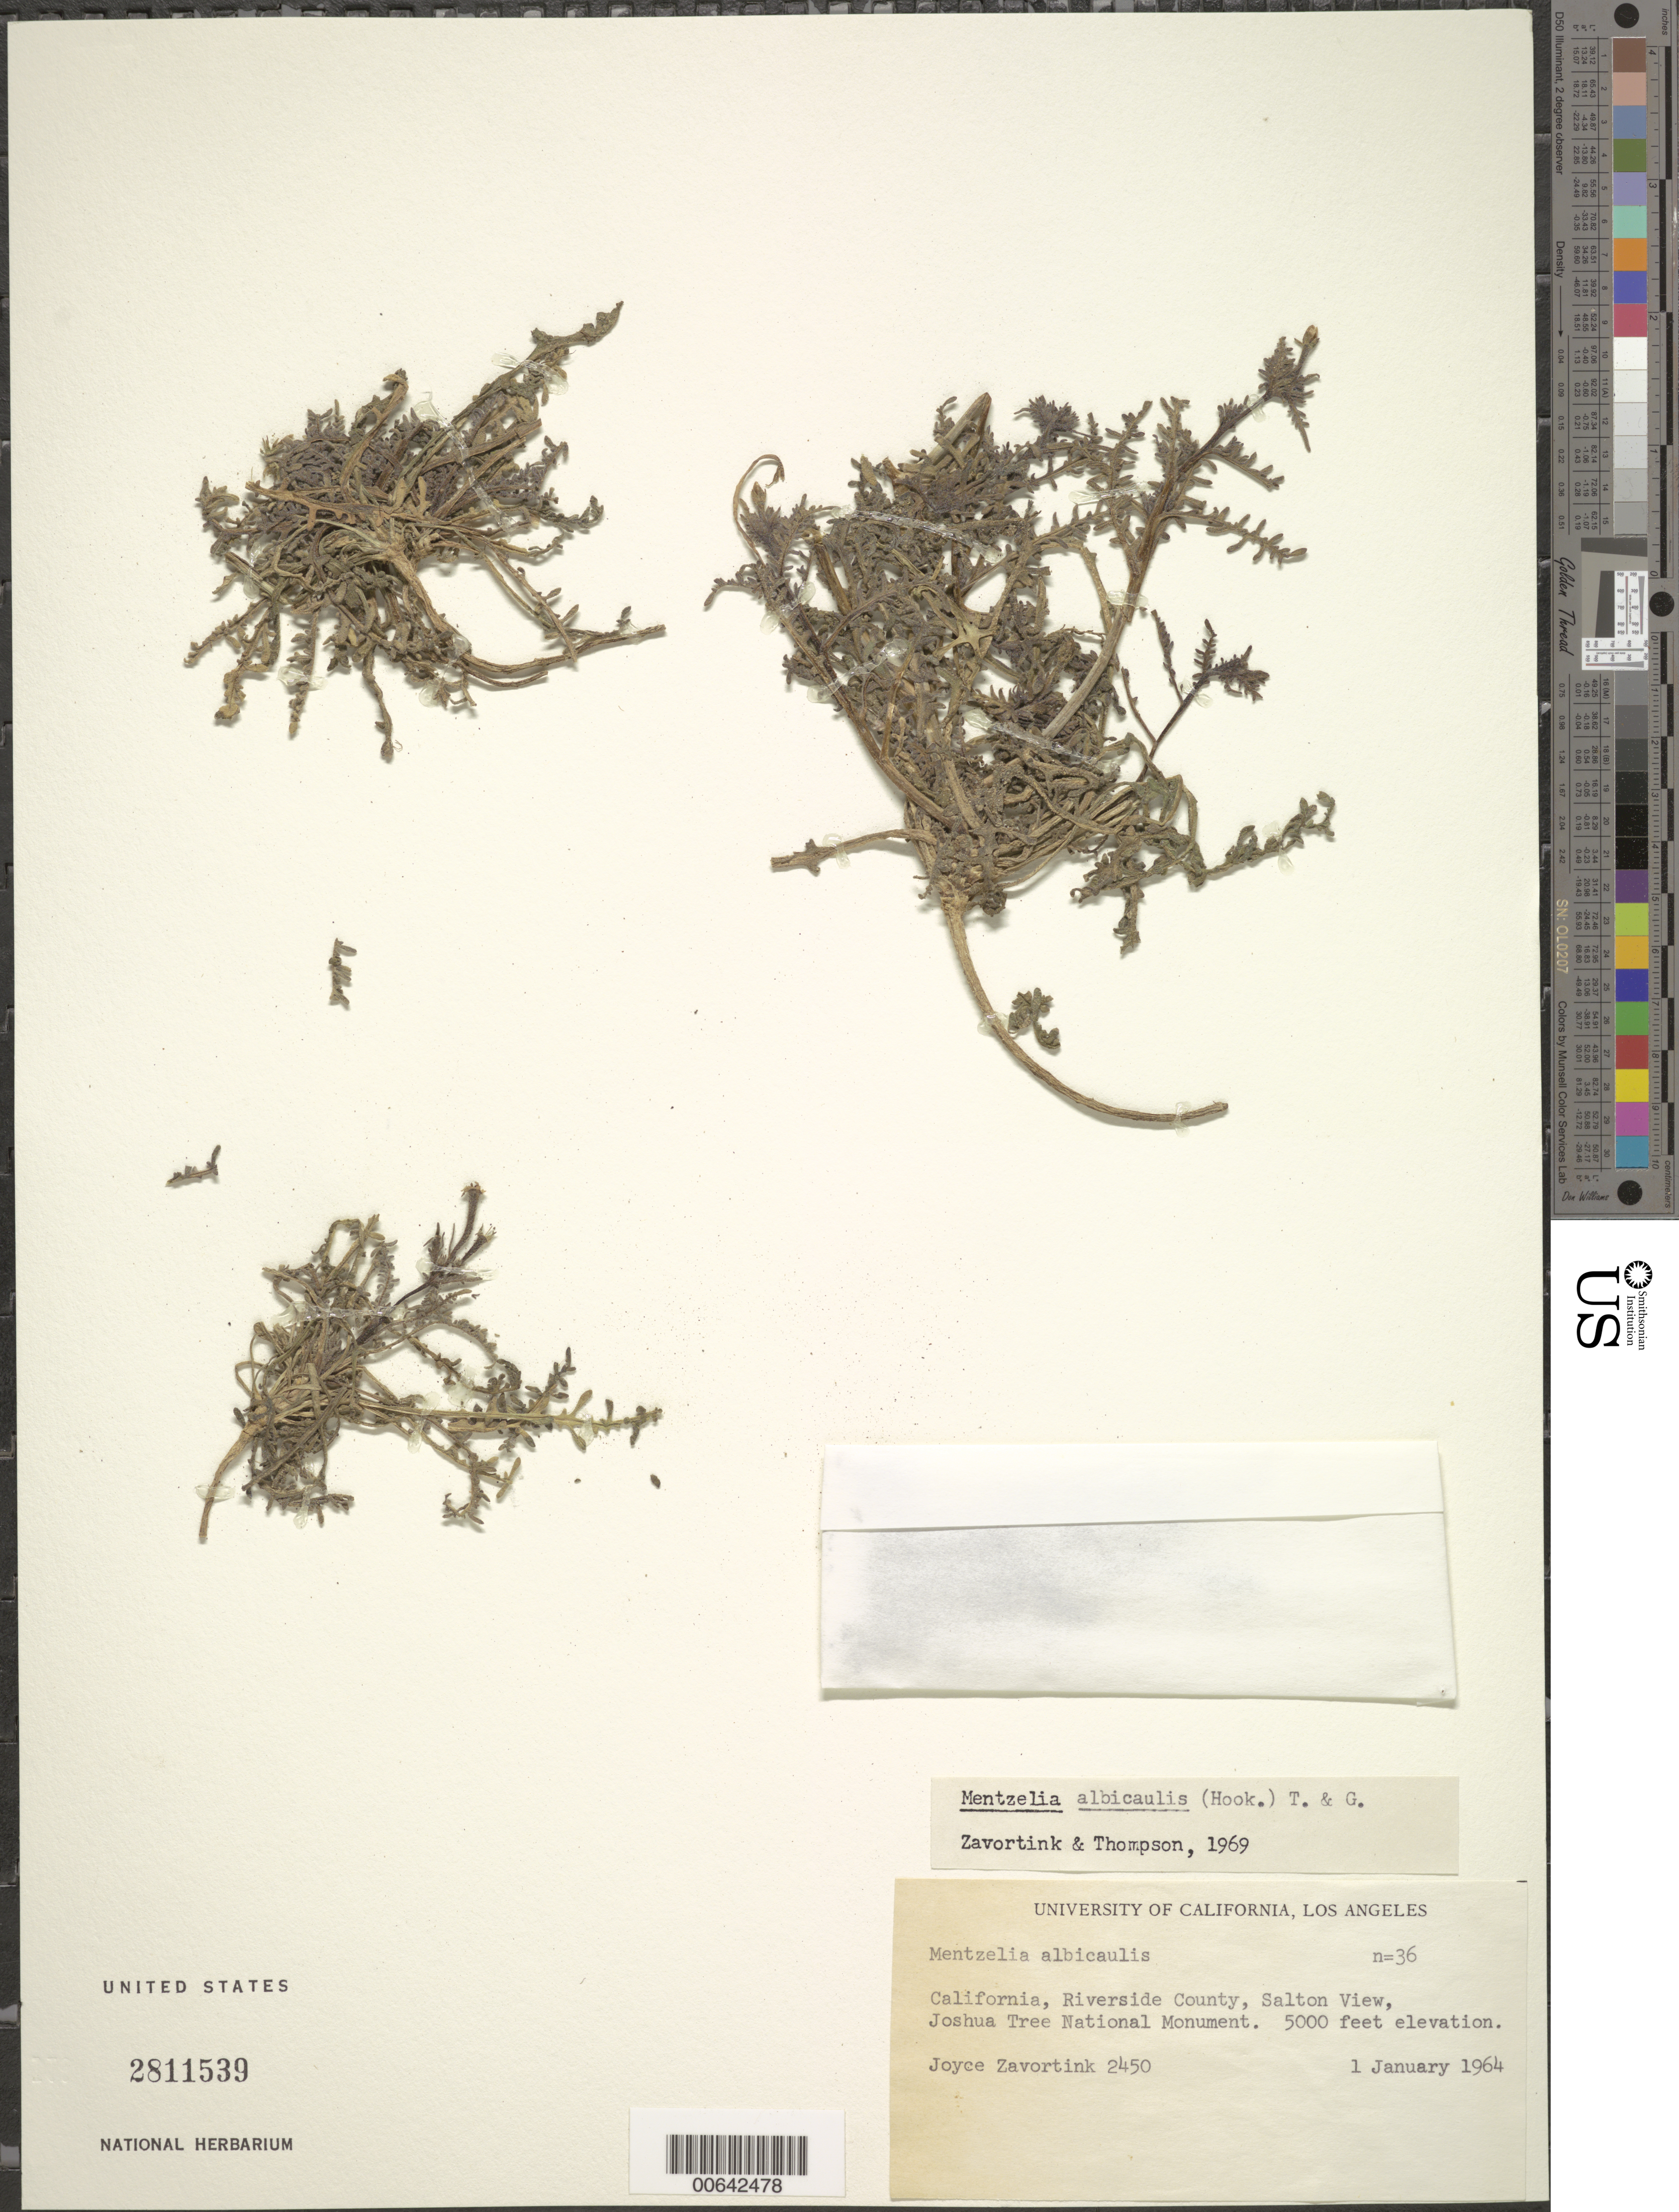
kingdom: Plantae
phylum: Tracheophyta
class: Magnoliopsida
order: Cornales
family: Loasaceae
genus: Mentzelia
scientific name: Mentzelia albicaulis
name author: (Douglas ex Hook.) Douglas ex Torr. & A. Gray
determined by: Zavortink, J. E.; Thompson, H. J.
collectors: J. E. Zavortink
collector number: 2450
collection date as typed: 01 Jan 1964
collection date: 1964-01-01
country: United States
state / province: California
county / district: Riverside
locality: Salton View, Joshua Tree National Monument.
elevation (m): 1524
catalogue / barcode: US 2811539